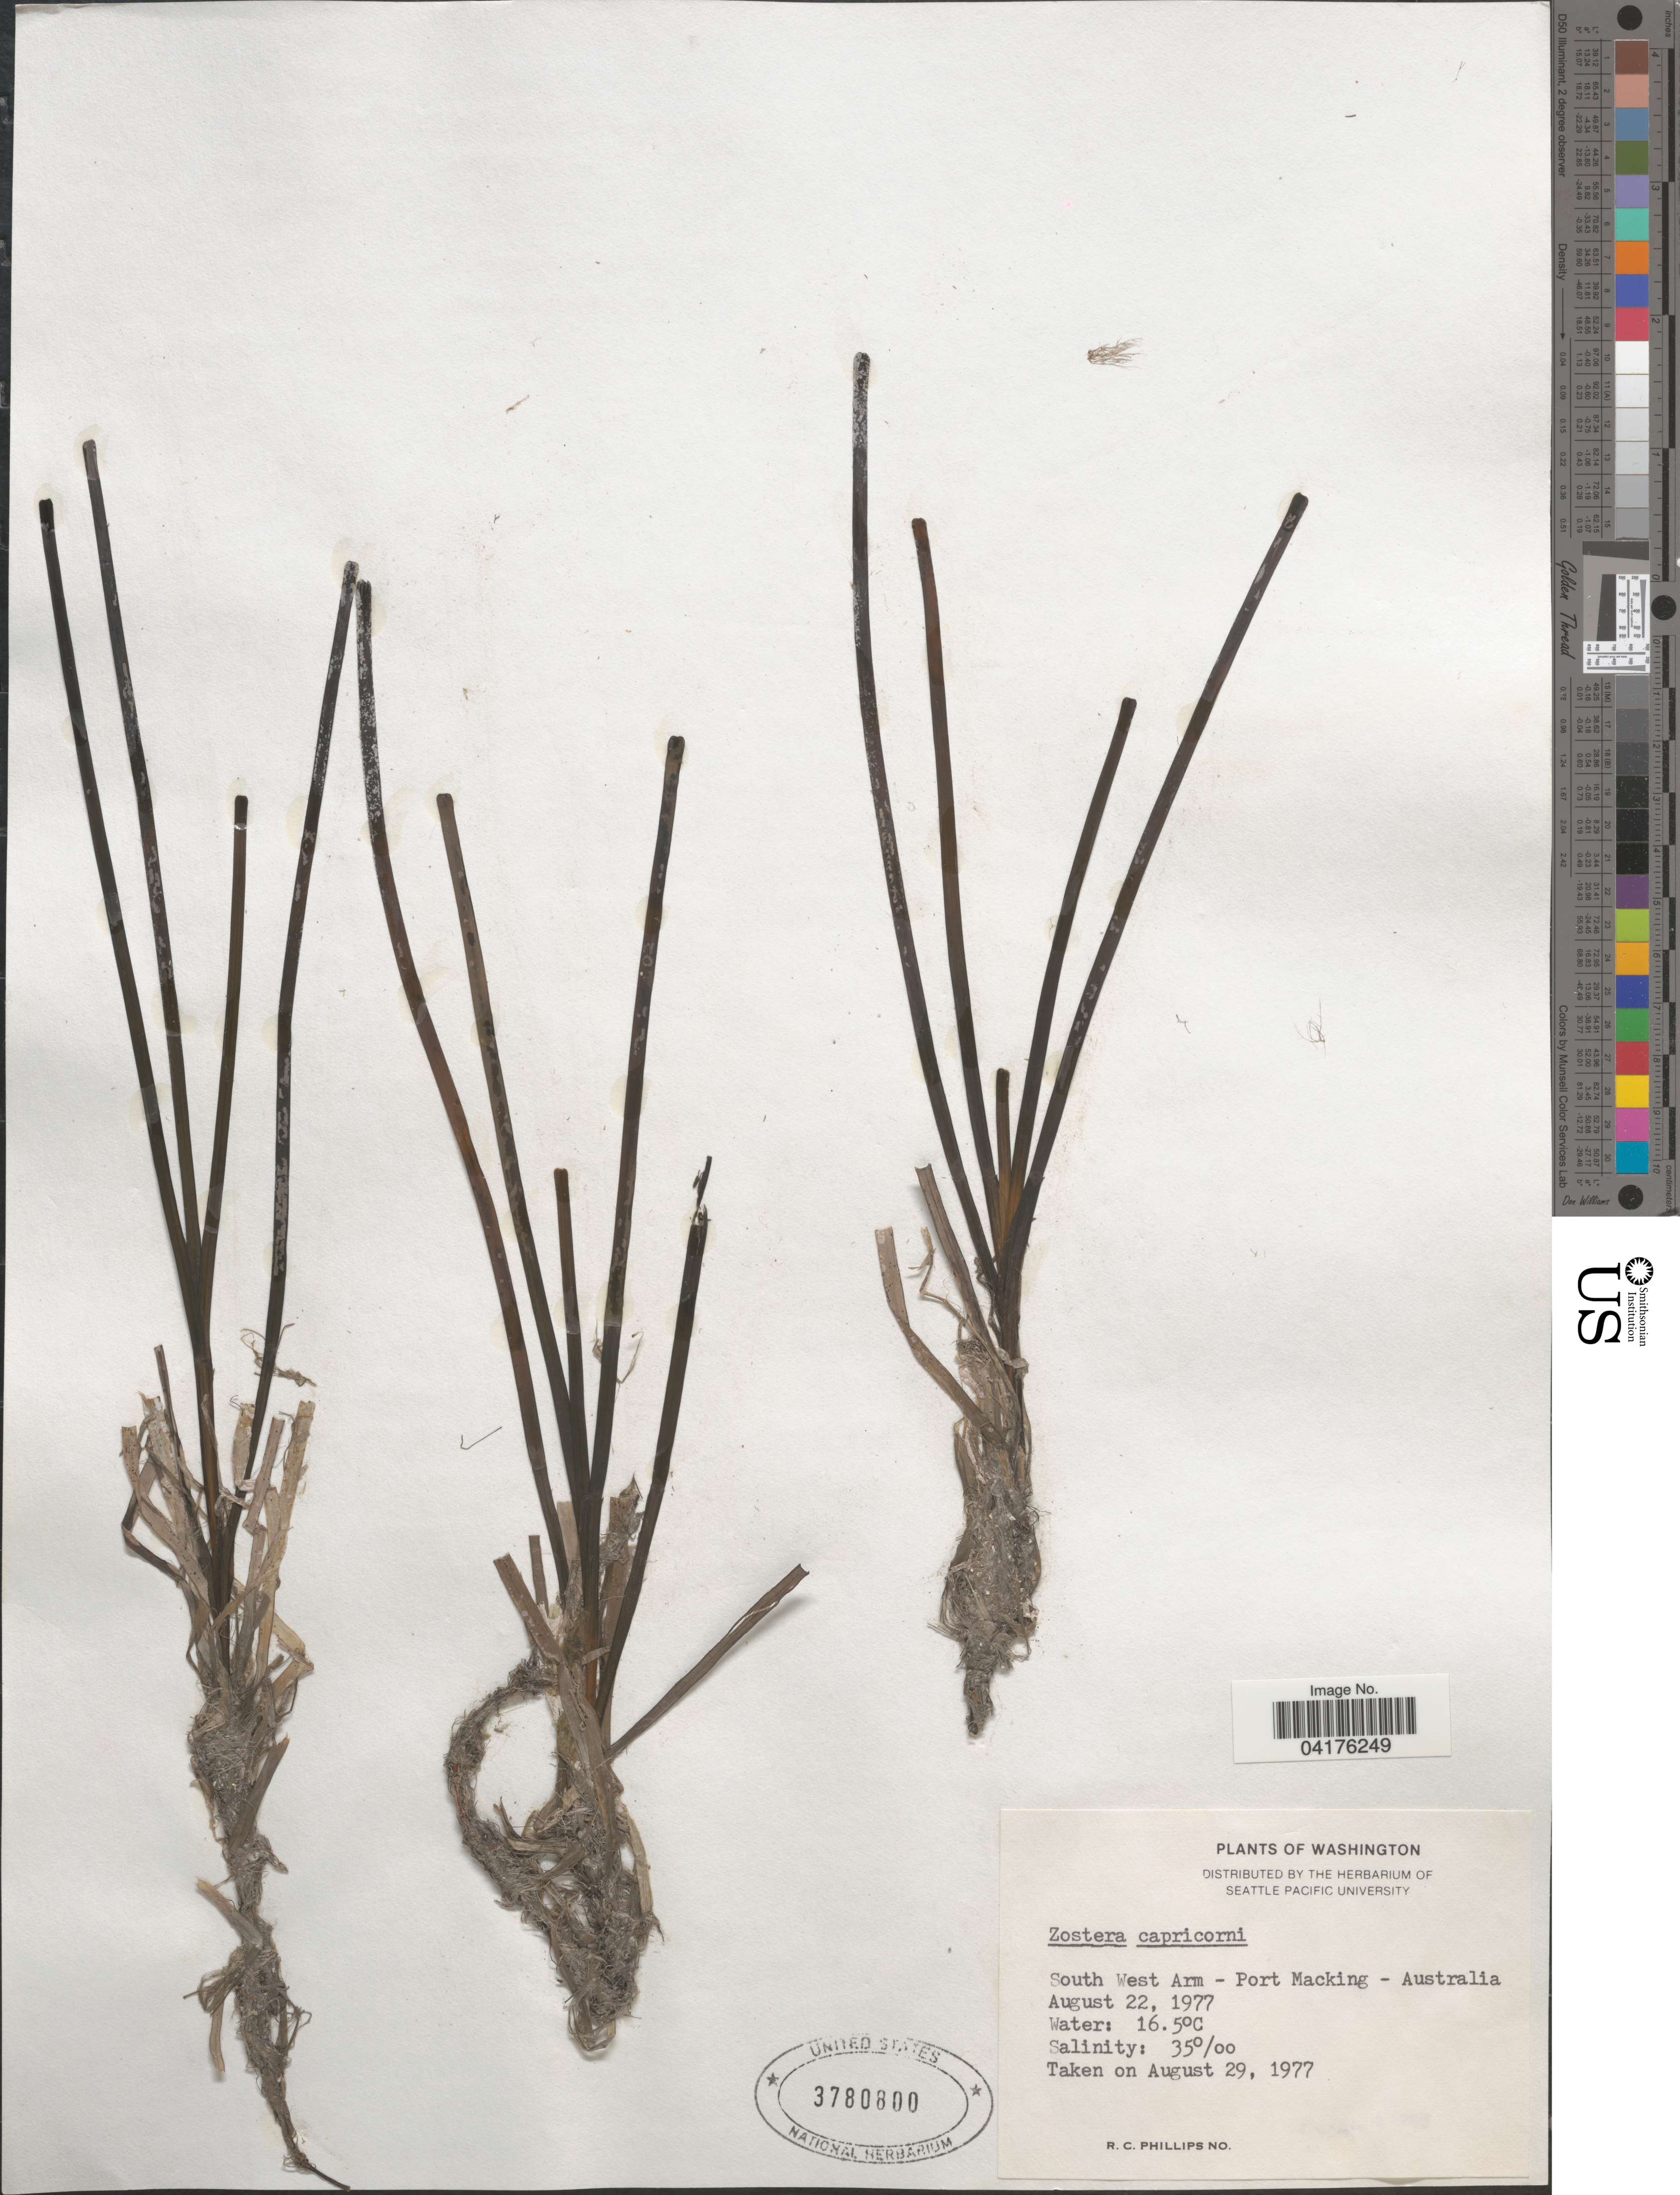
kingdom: Plantae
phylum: Tracheophyta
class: Liliopsida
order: Alismatales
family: Zosteraceae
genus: Zostera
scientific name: Zostera capricorni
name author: Asch.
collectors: R. C. Phillips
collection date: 1977-08-29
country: Australia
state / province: New South Wales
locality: South West Arm - Port Macking [= Port Hacking].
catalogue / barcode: US 3780800